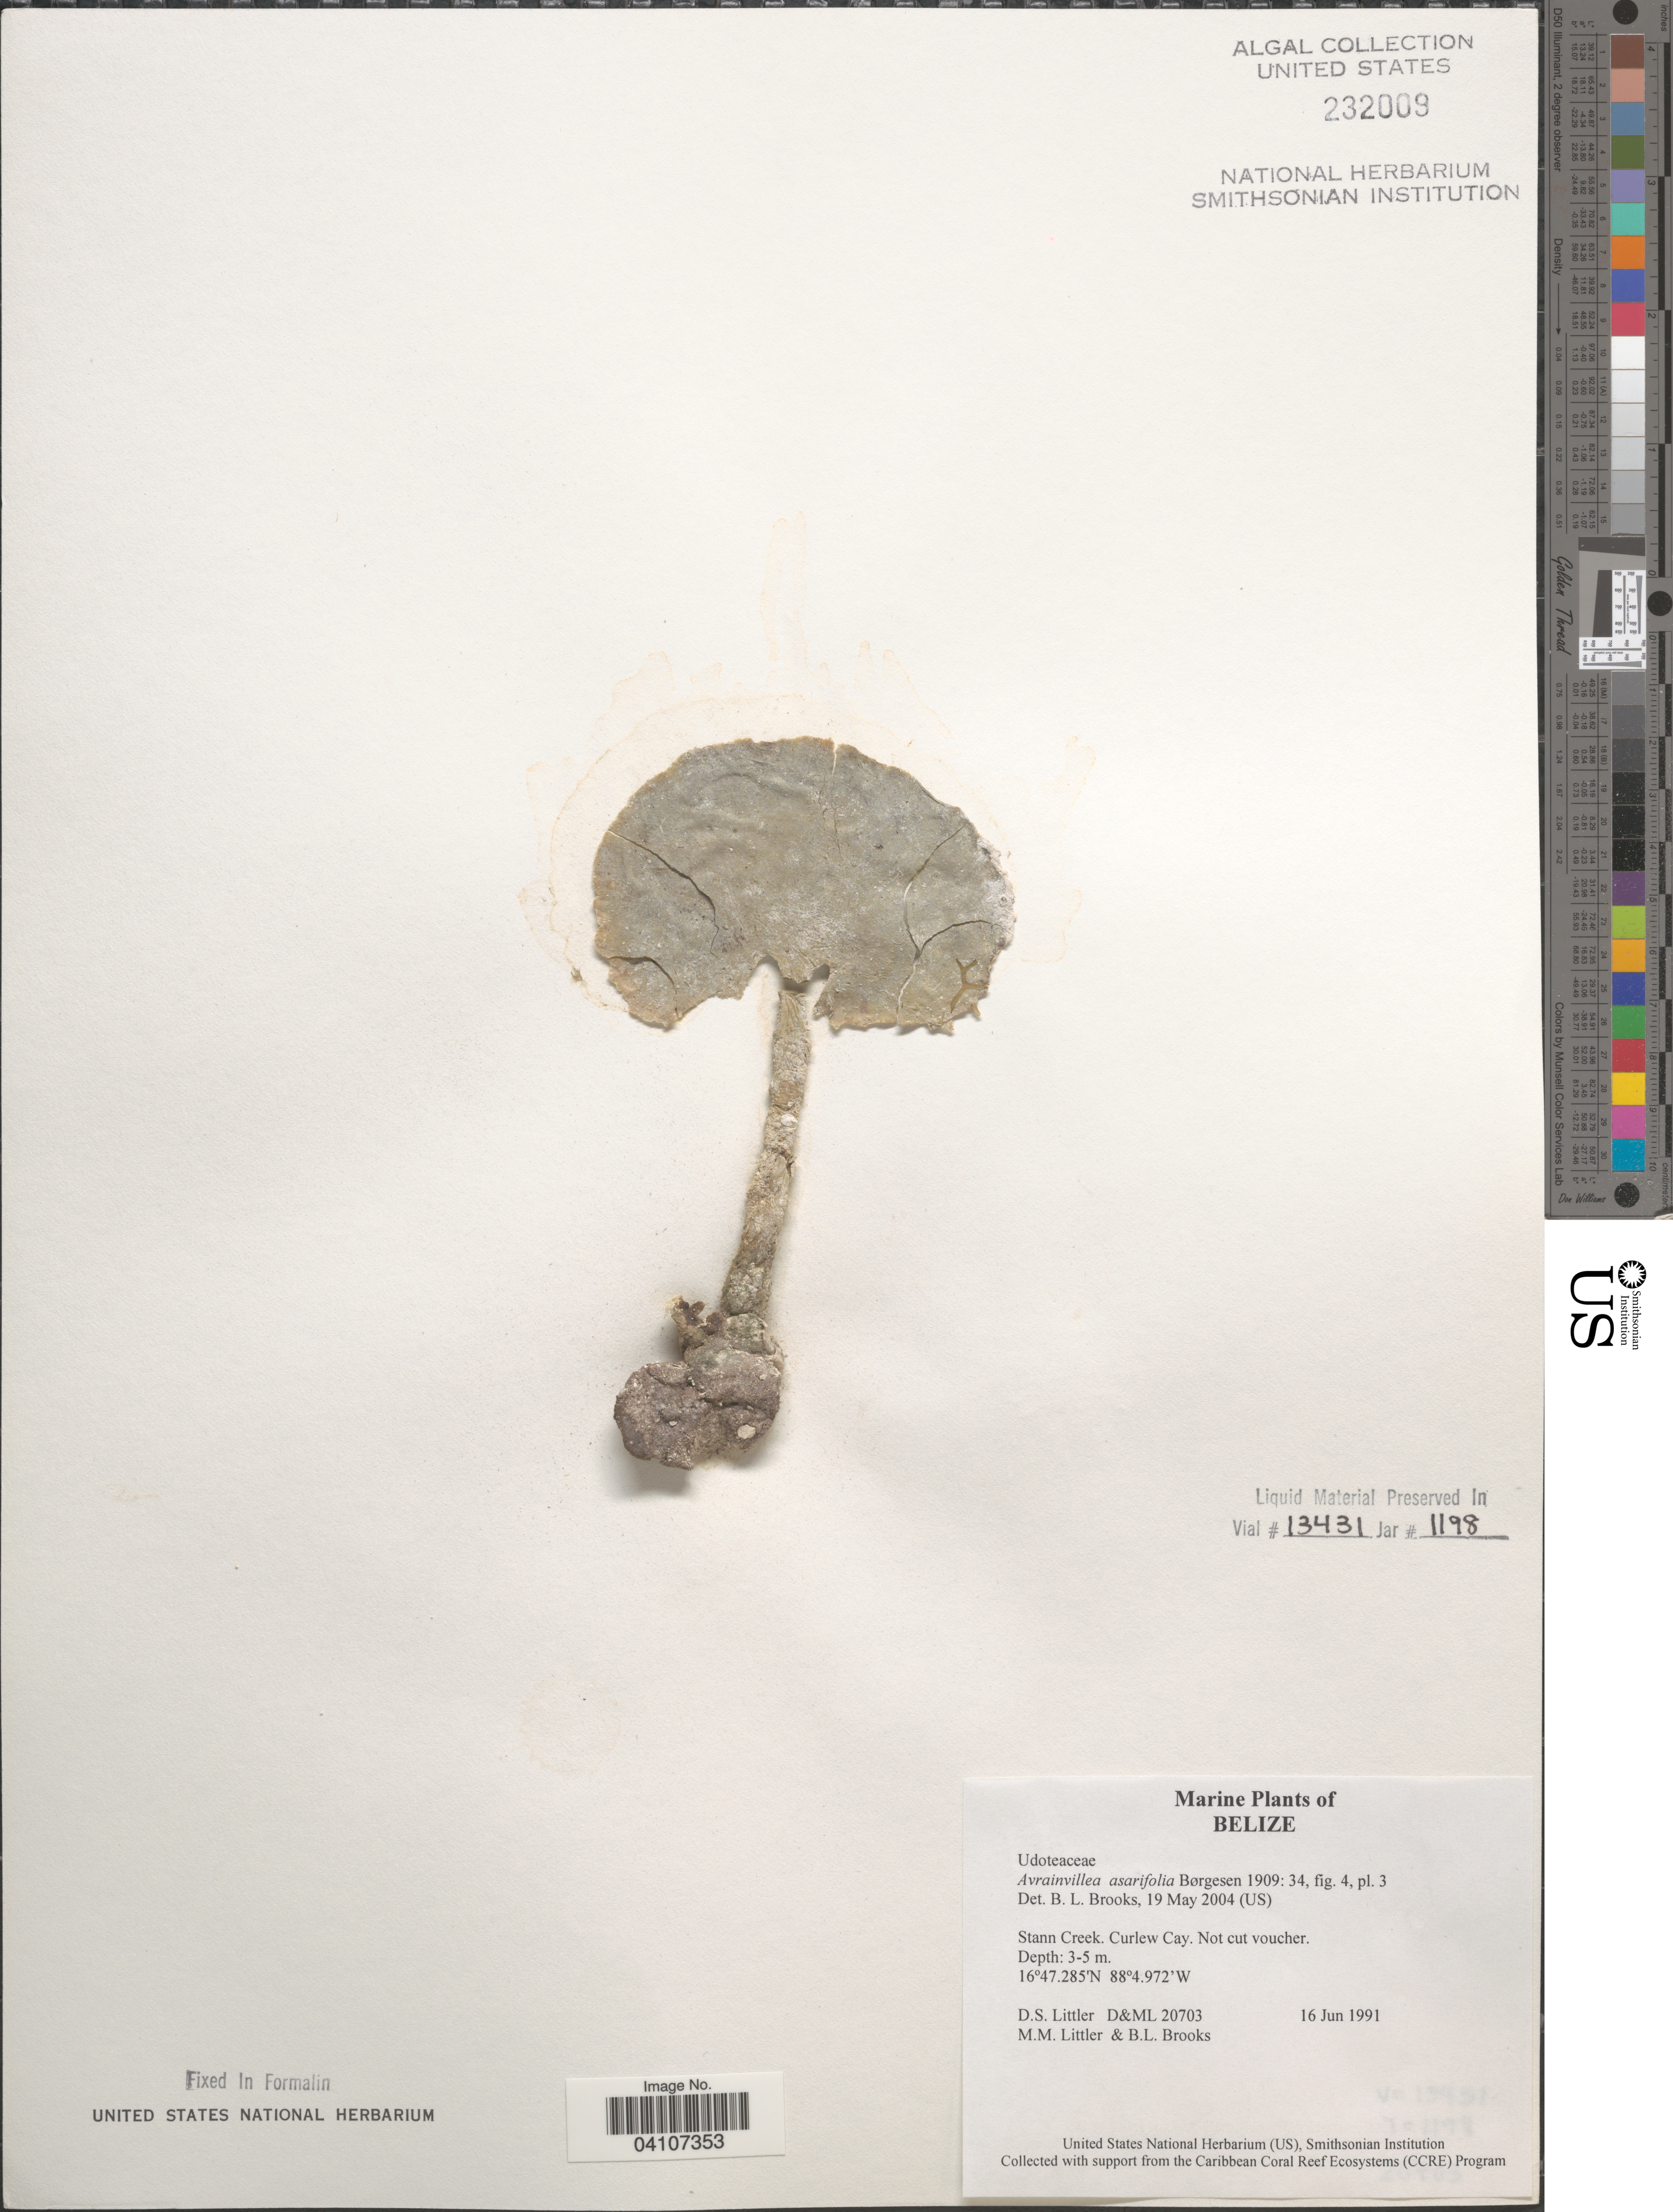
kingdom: Plantae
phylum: Chlorophyta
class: Ulvophyceae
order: Bryopsidales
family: Dichotomosiphonaceae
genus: Avrainvillea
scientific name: Avrainvillea asarifolia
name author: Børgesen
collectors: D. S. Littler & B. Brooks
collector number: D&ML 20703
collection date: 1991-06-16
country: Belize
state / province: Stann Creek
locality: Curlew Cay.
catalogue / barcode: US 232009